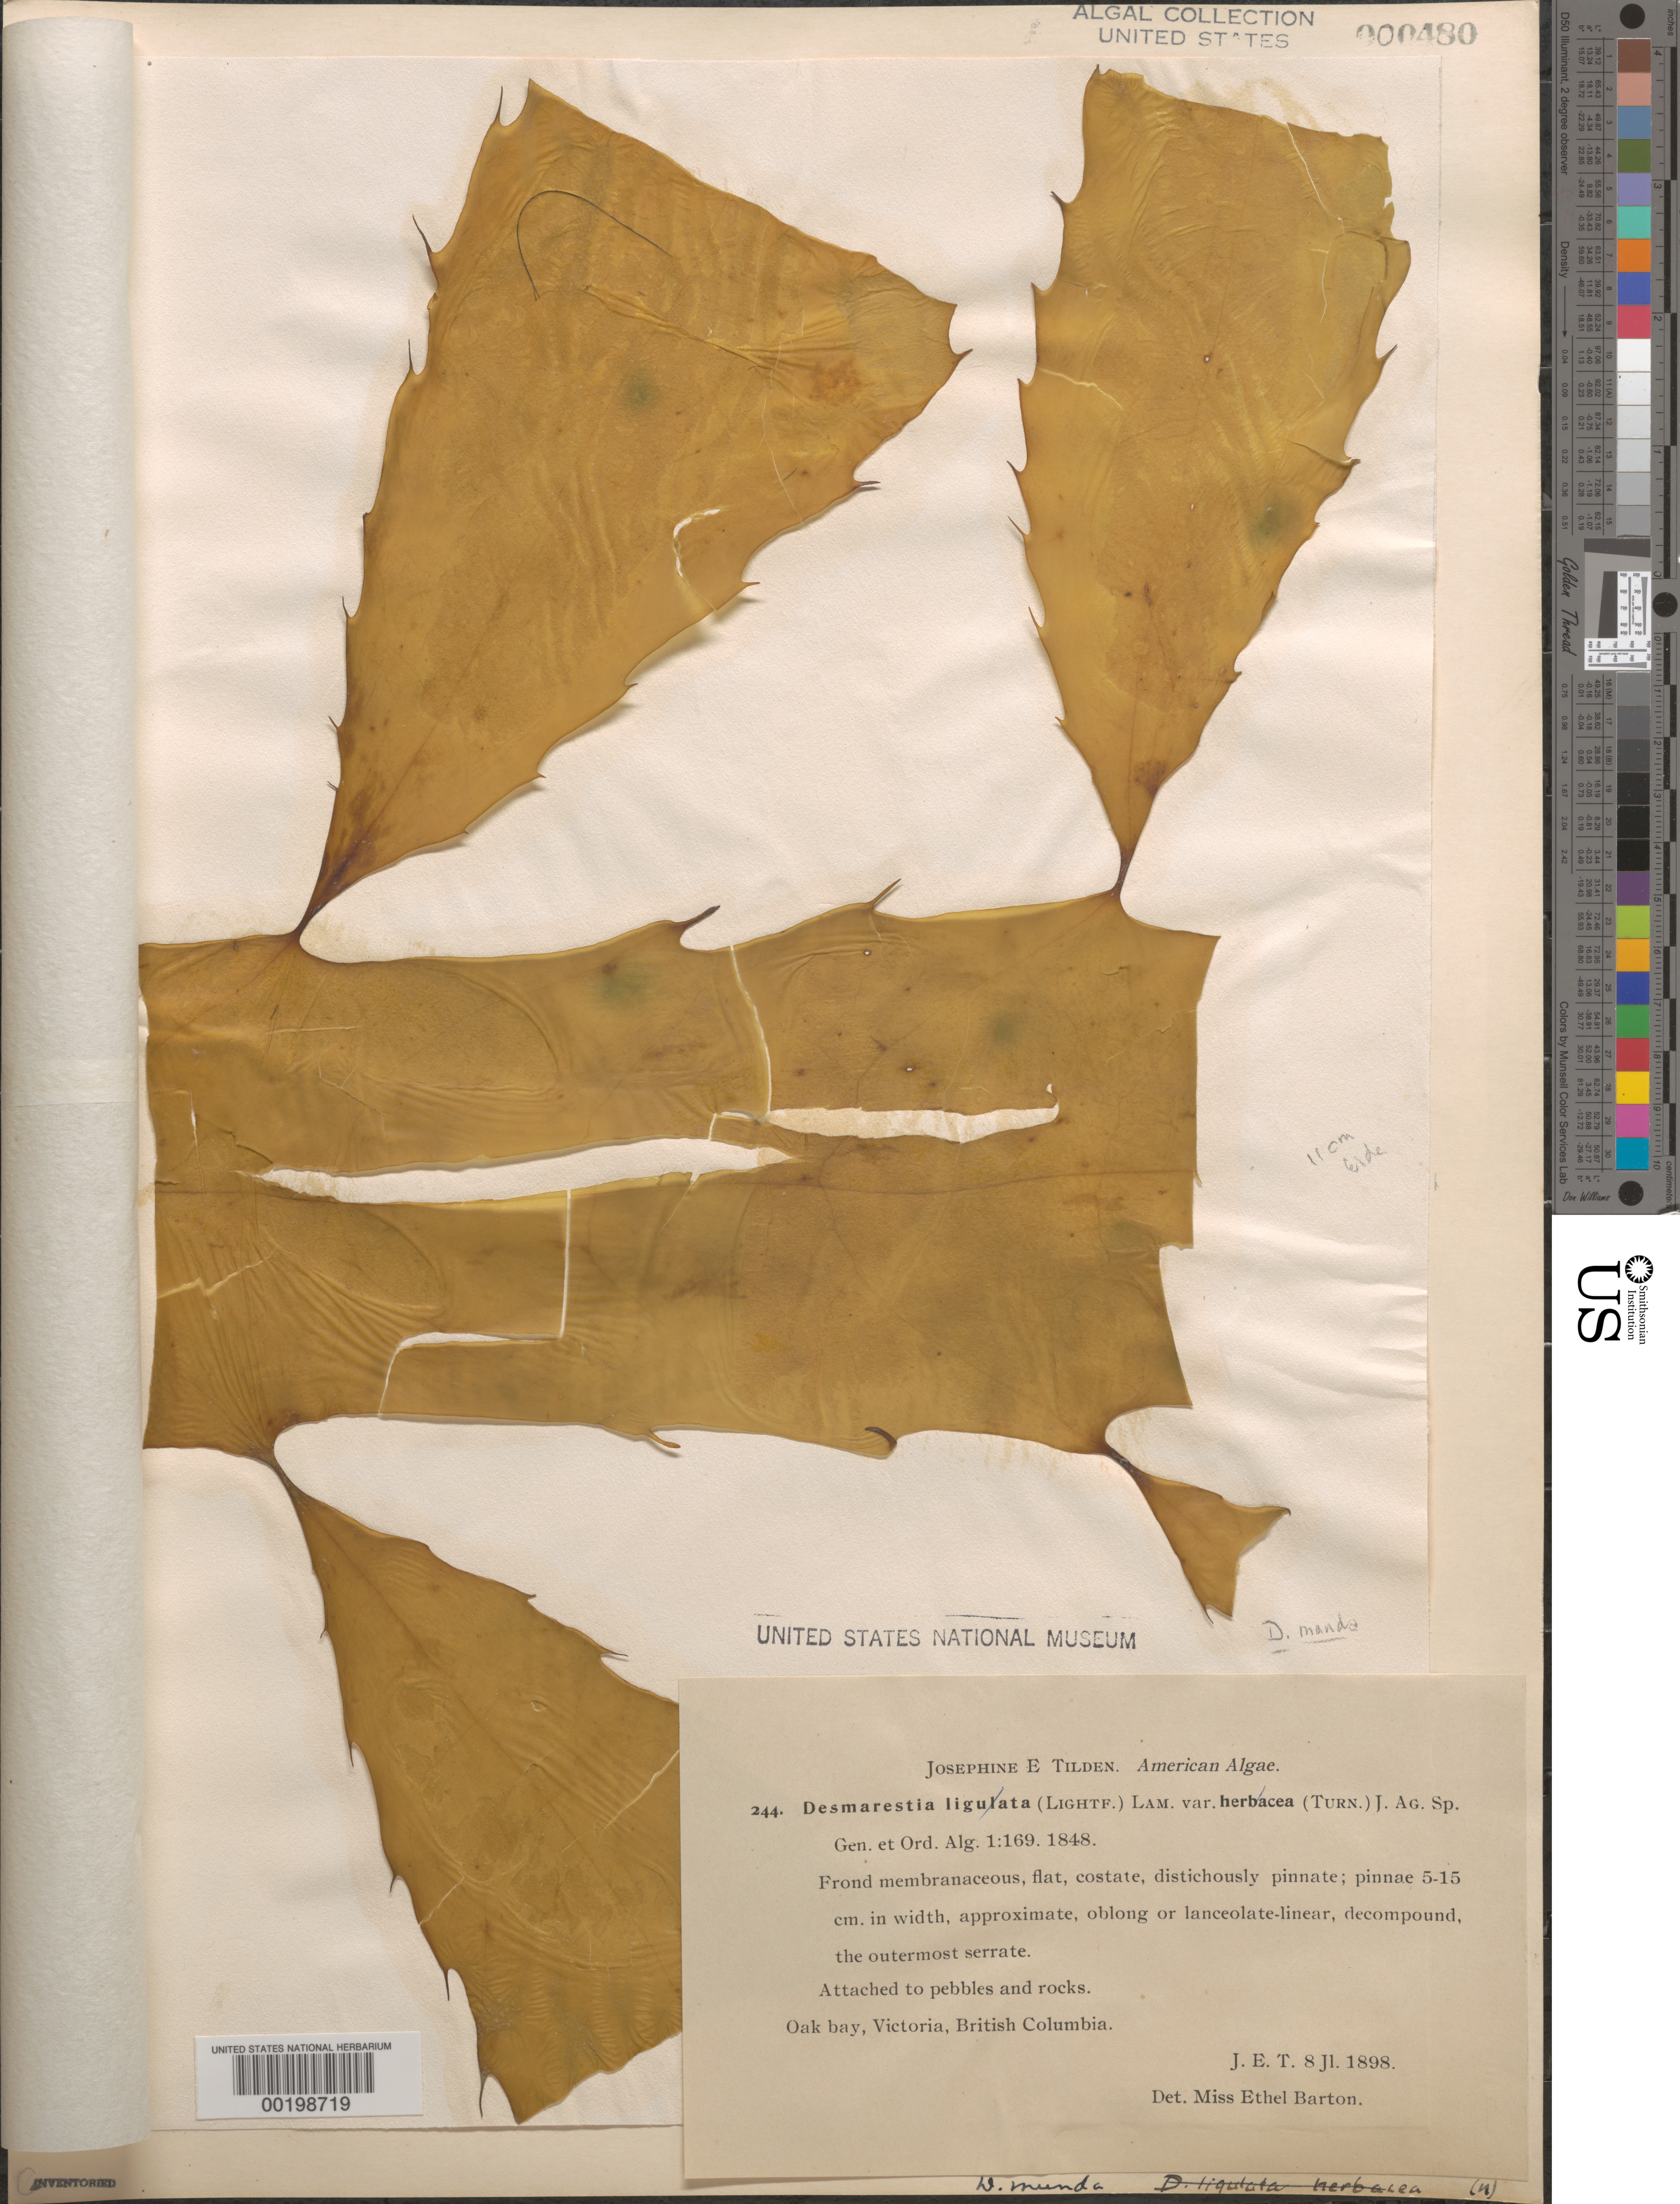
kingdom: Chromista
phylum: Ochrophyta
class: Phaeophyceae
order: Desmarestiales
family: Desmarestiaceae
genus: Desmarestia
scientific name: Desmarestia munda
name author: Setch. & N.L. Gardner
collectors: J. E. Tilden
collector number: JET 244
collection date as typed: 08 Jul 1898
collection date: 1898-07-08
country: Canada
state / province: British Columbia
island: Vancouver Island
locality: Victoria, Oak Bay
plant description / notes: Tilden, American Algae, as Desmarestia ligulata v. herbacea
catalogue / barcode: US 480